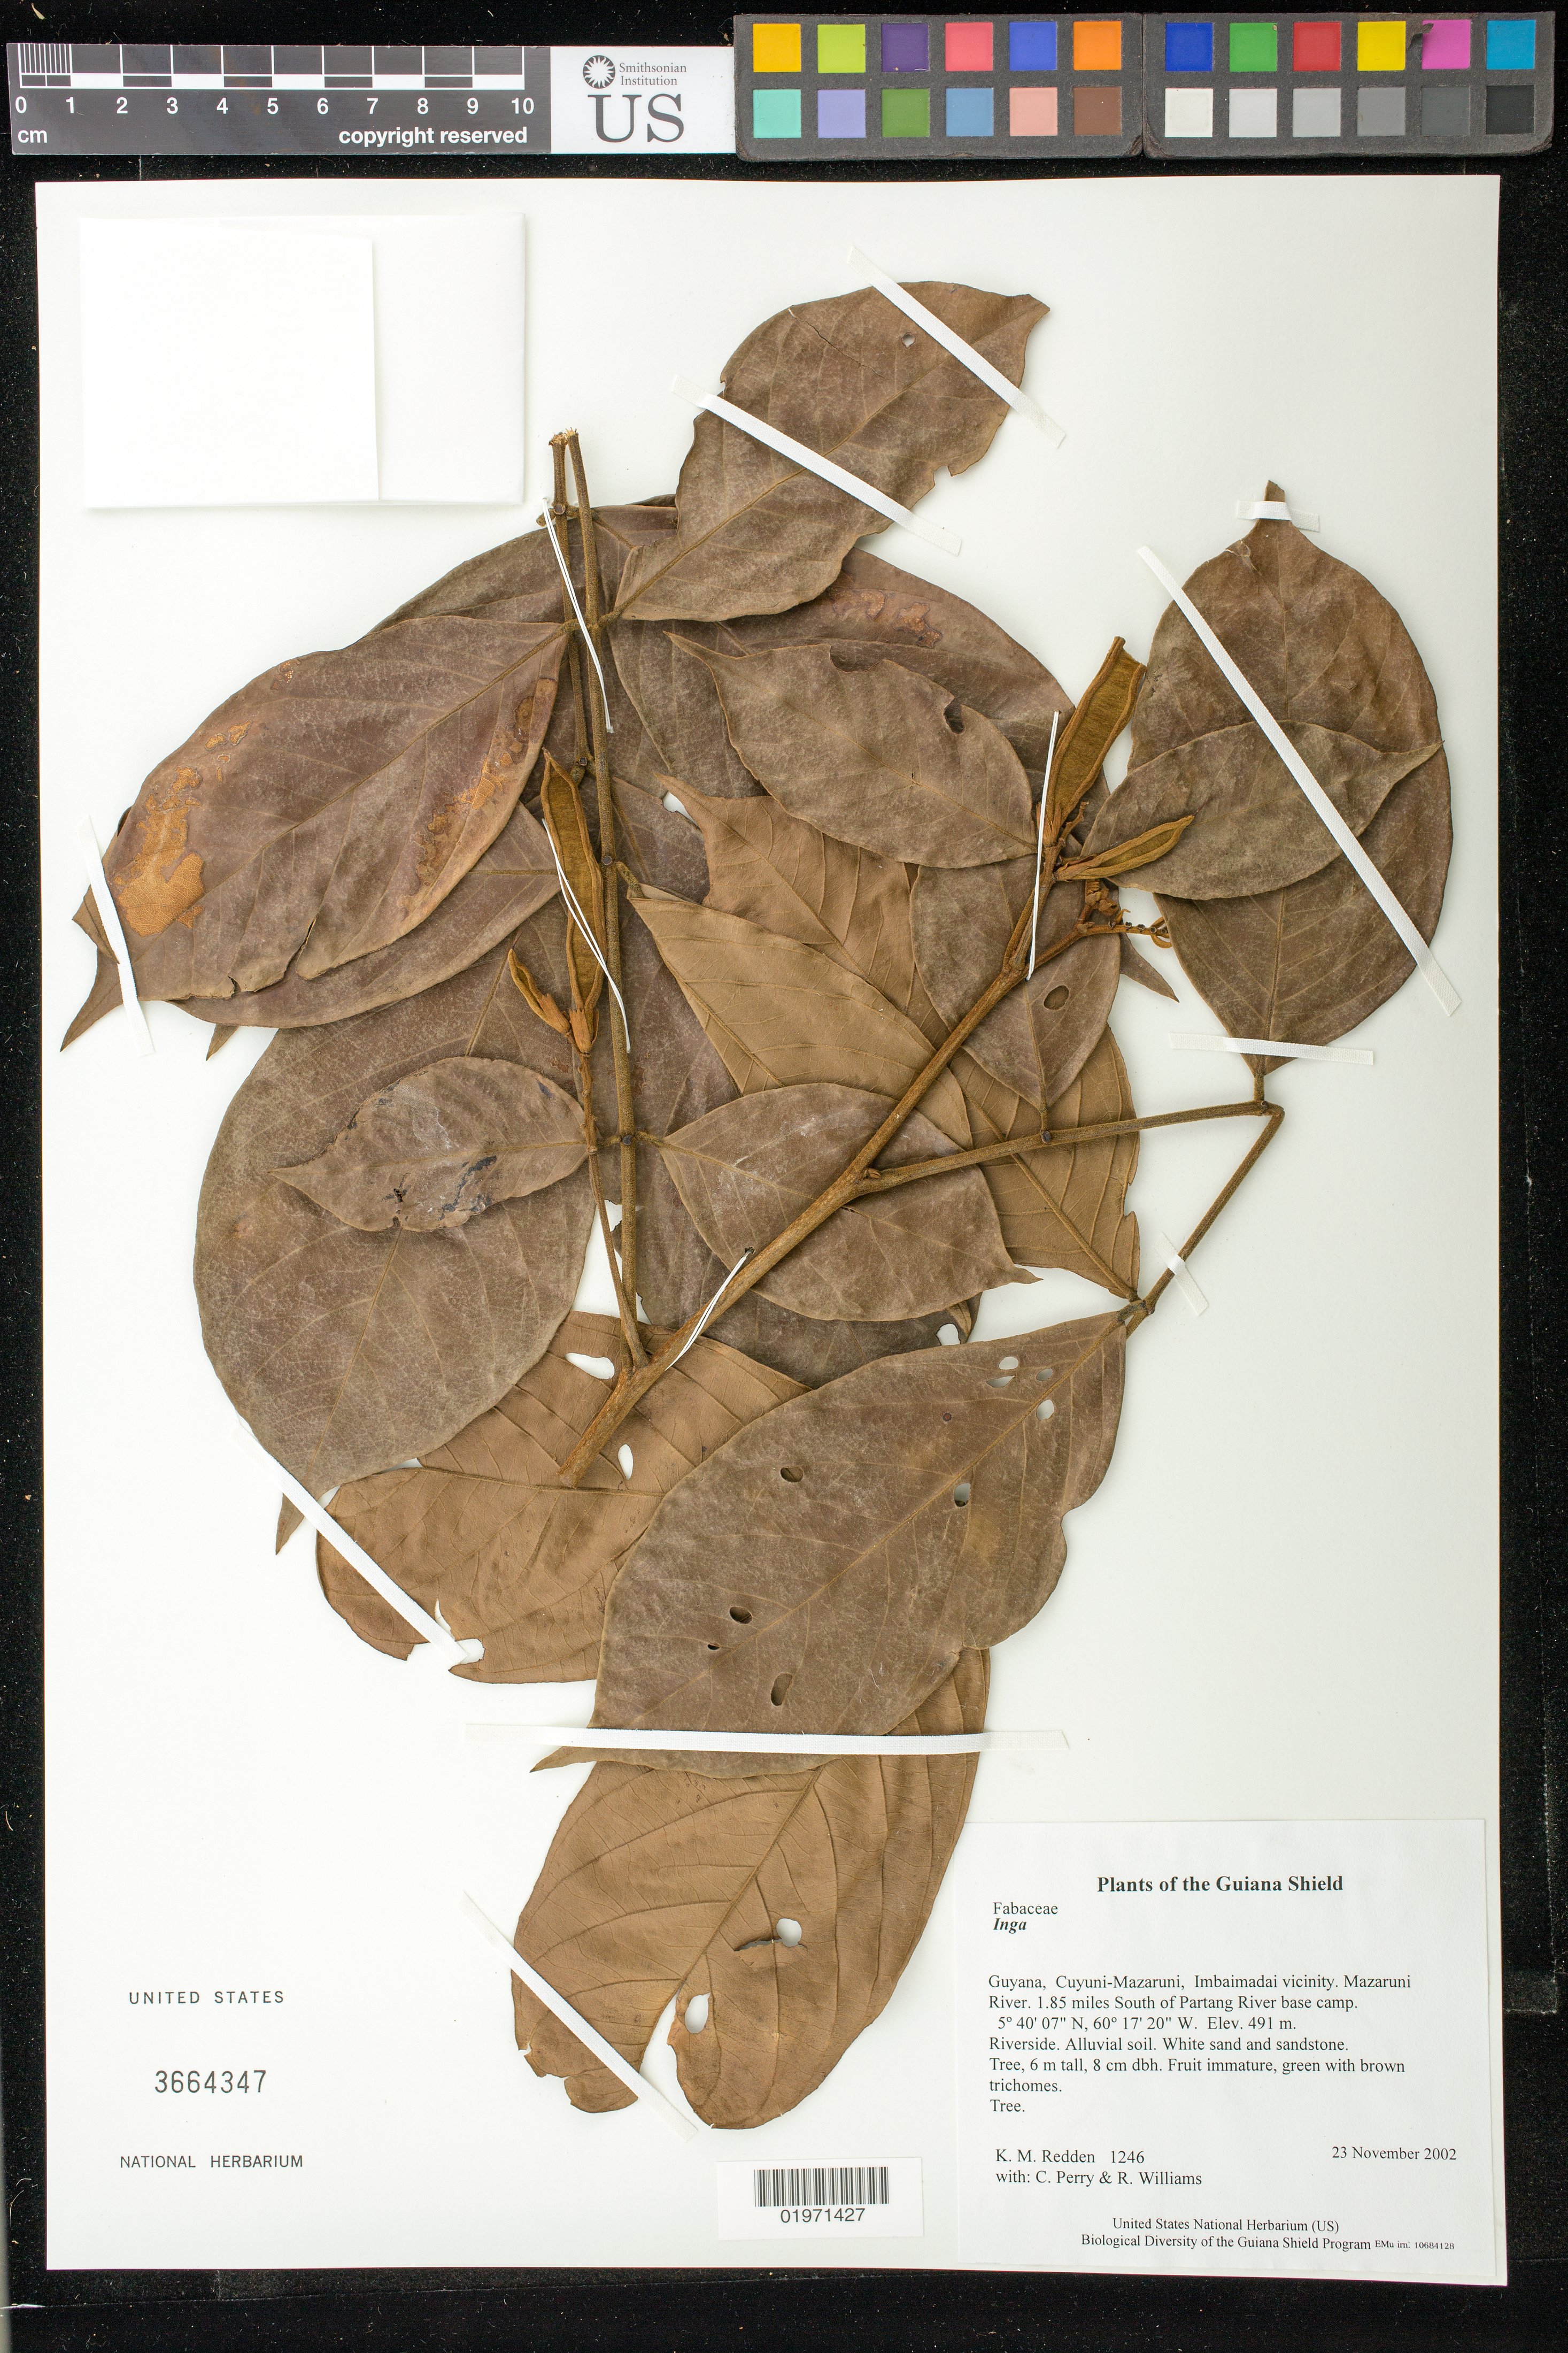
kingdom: Plantae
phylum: Tracheophyta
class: Magnoliopsida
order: Fabales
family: Fabaceae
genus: Inga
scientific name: Inga sp.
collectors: K. M. Redden, C. Perry & R. Williams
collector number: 1246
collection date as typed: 23 November 2002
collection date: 2002-11-23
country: Guyana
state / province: Cuyuni-Mazaruni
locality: Imbaimadai vicinity. Mazaruni River. 1.85 miles South of Partang River base camp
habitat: Riverside. Alluvial soil. White sand and sandstone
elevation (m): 491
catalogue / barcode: US 3664347